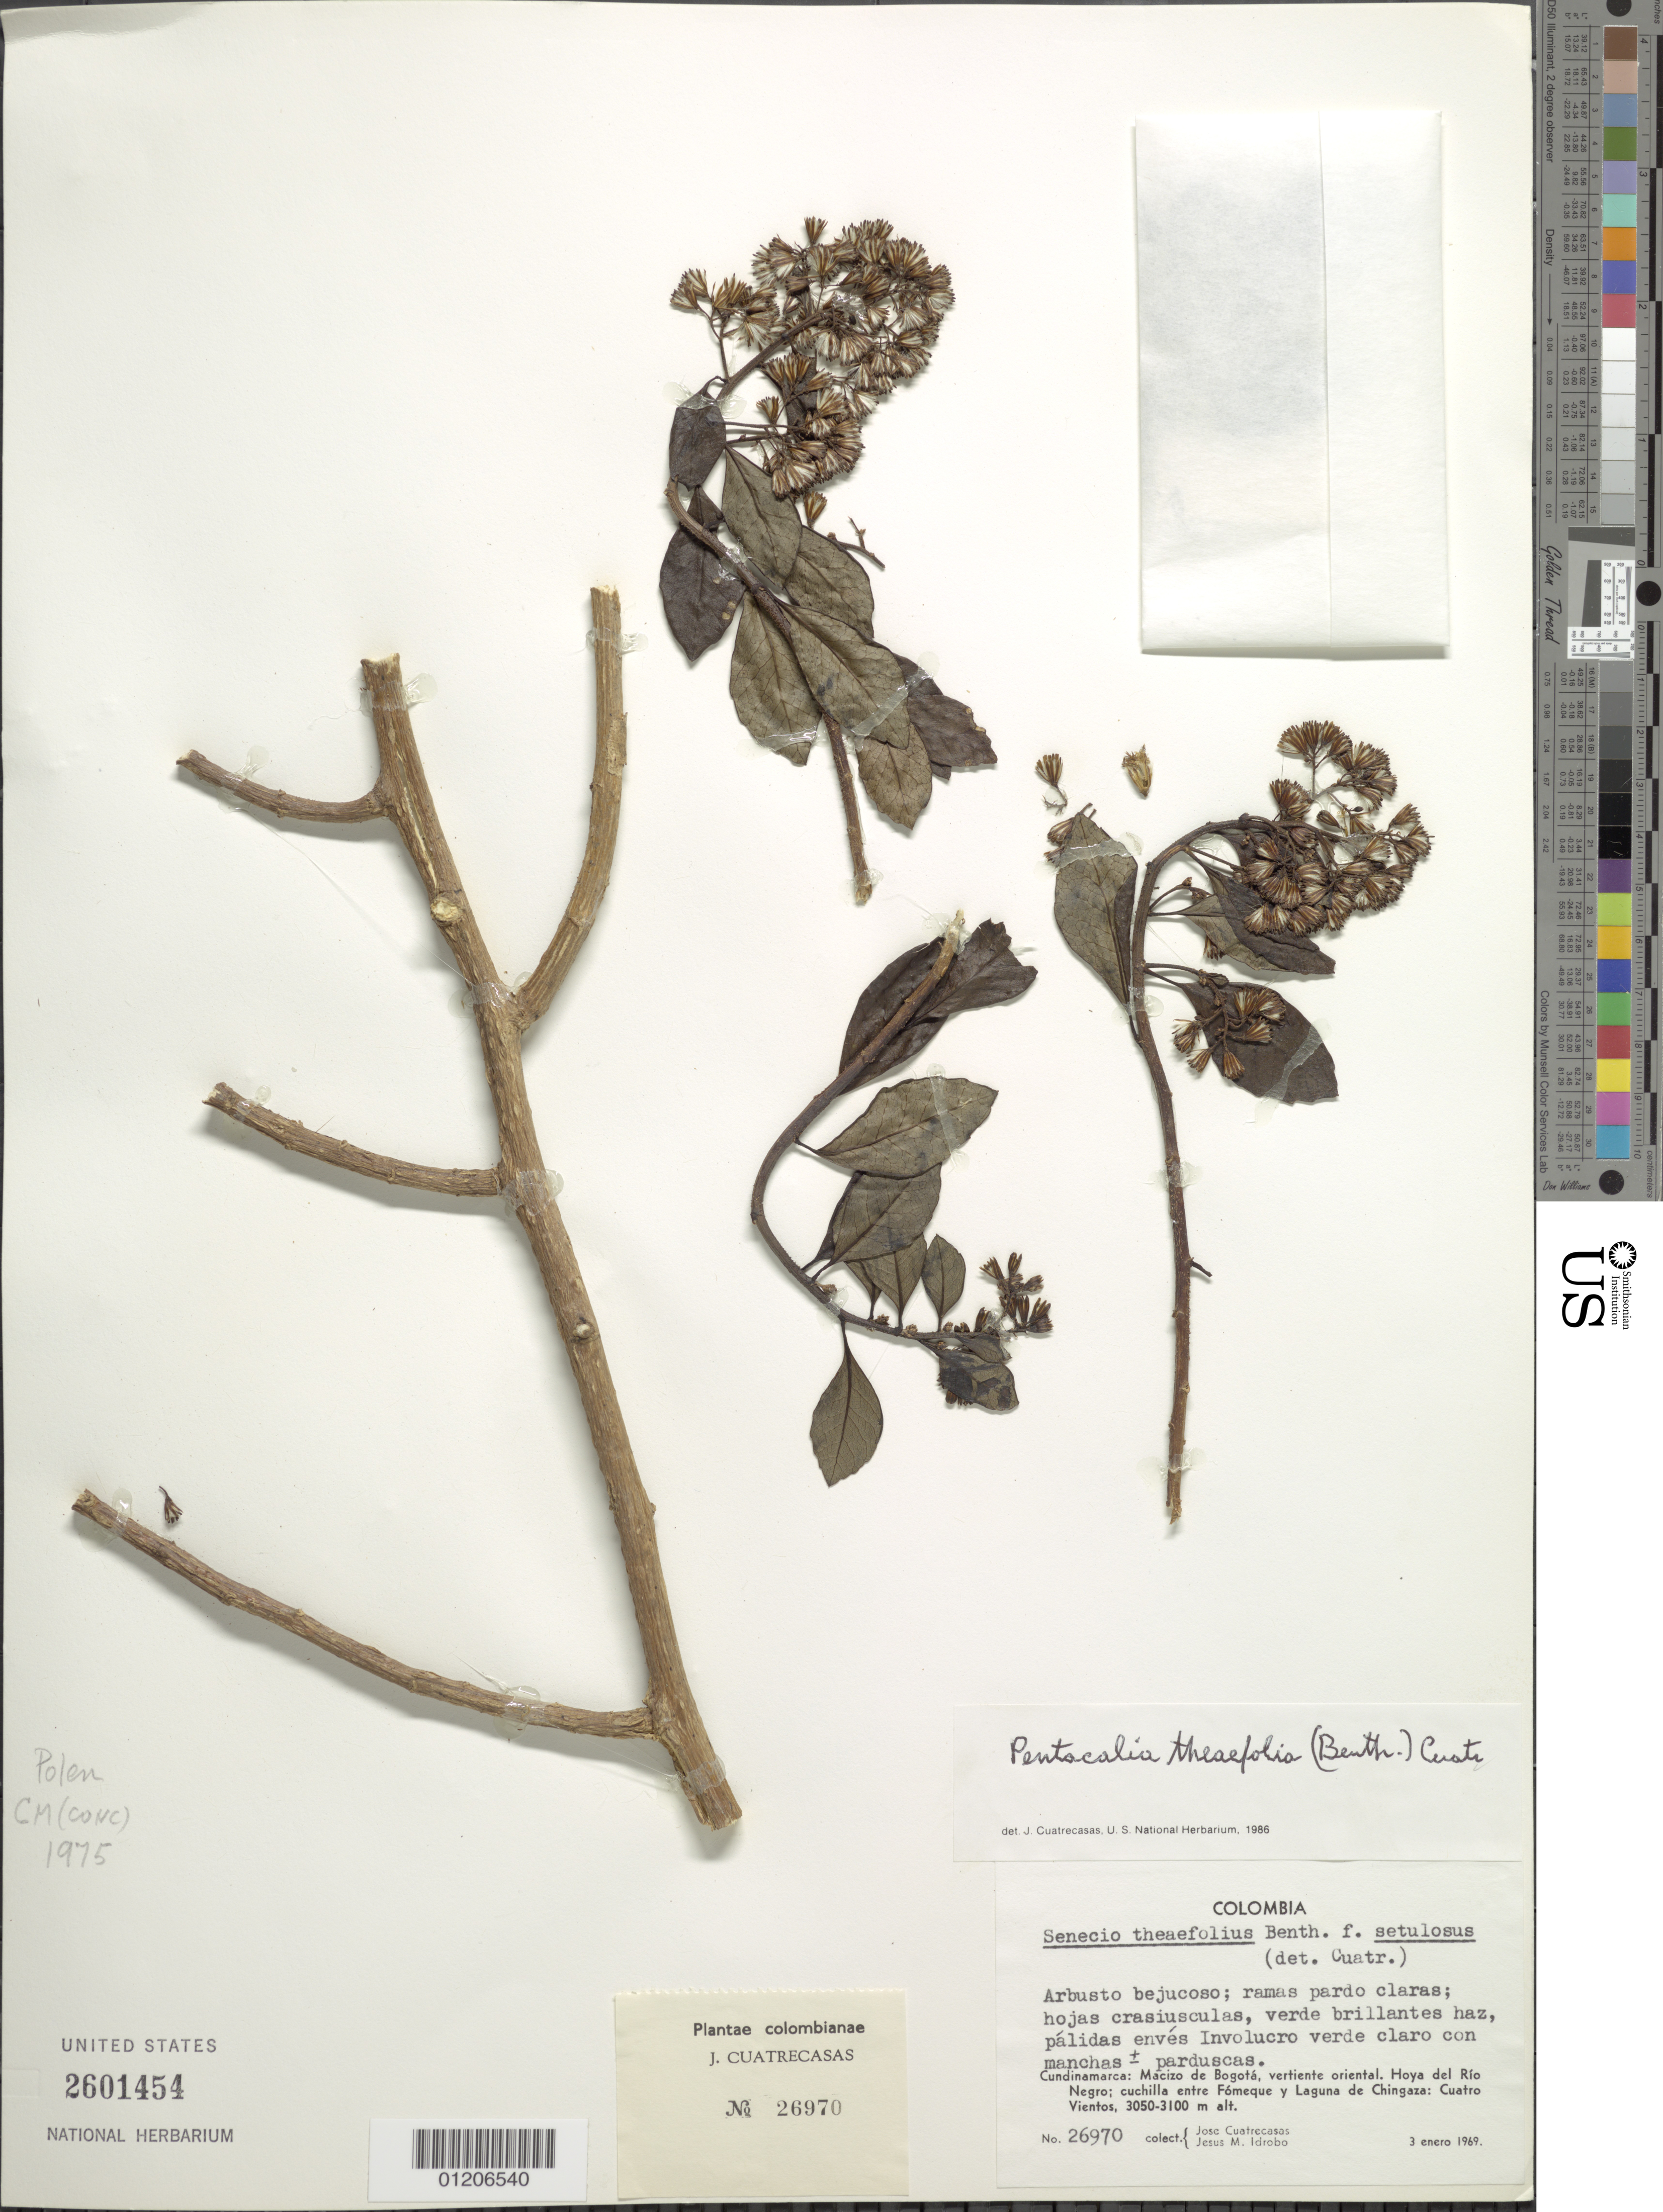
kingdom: Plantae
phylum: Tracheophyta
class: Magnoliopsida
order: Asterales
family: Asteraceae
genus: Pentacalia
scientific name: Pentacalia theifolia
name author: (Benth.) Cuatrec.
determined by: Cuatrecasas, J.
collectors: J. Cuatrecasas & J. M. Idrobo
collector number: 26970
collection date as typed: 03 Jan 1969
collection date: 1969-01-03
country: Colombia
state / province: Cundinamarca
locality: Macizo de Bogota, E slope; Valley of the Rio Negro; mountain range between Fomeque and Laguna de Chingaza: Cuatro Vientos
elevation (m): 3050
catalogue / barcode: US 2601454